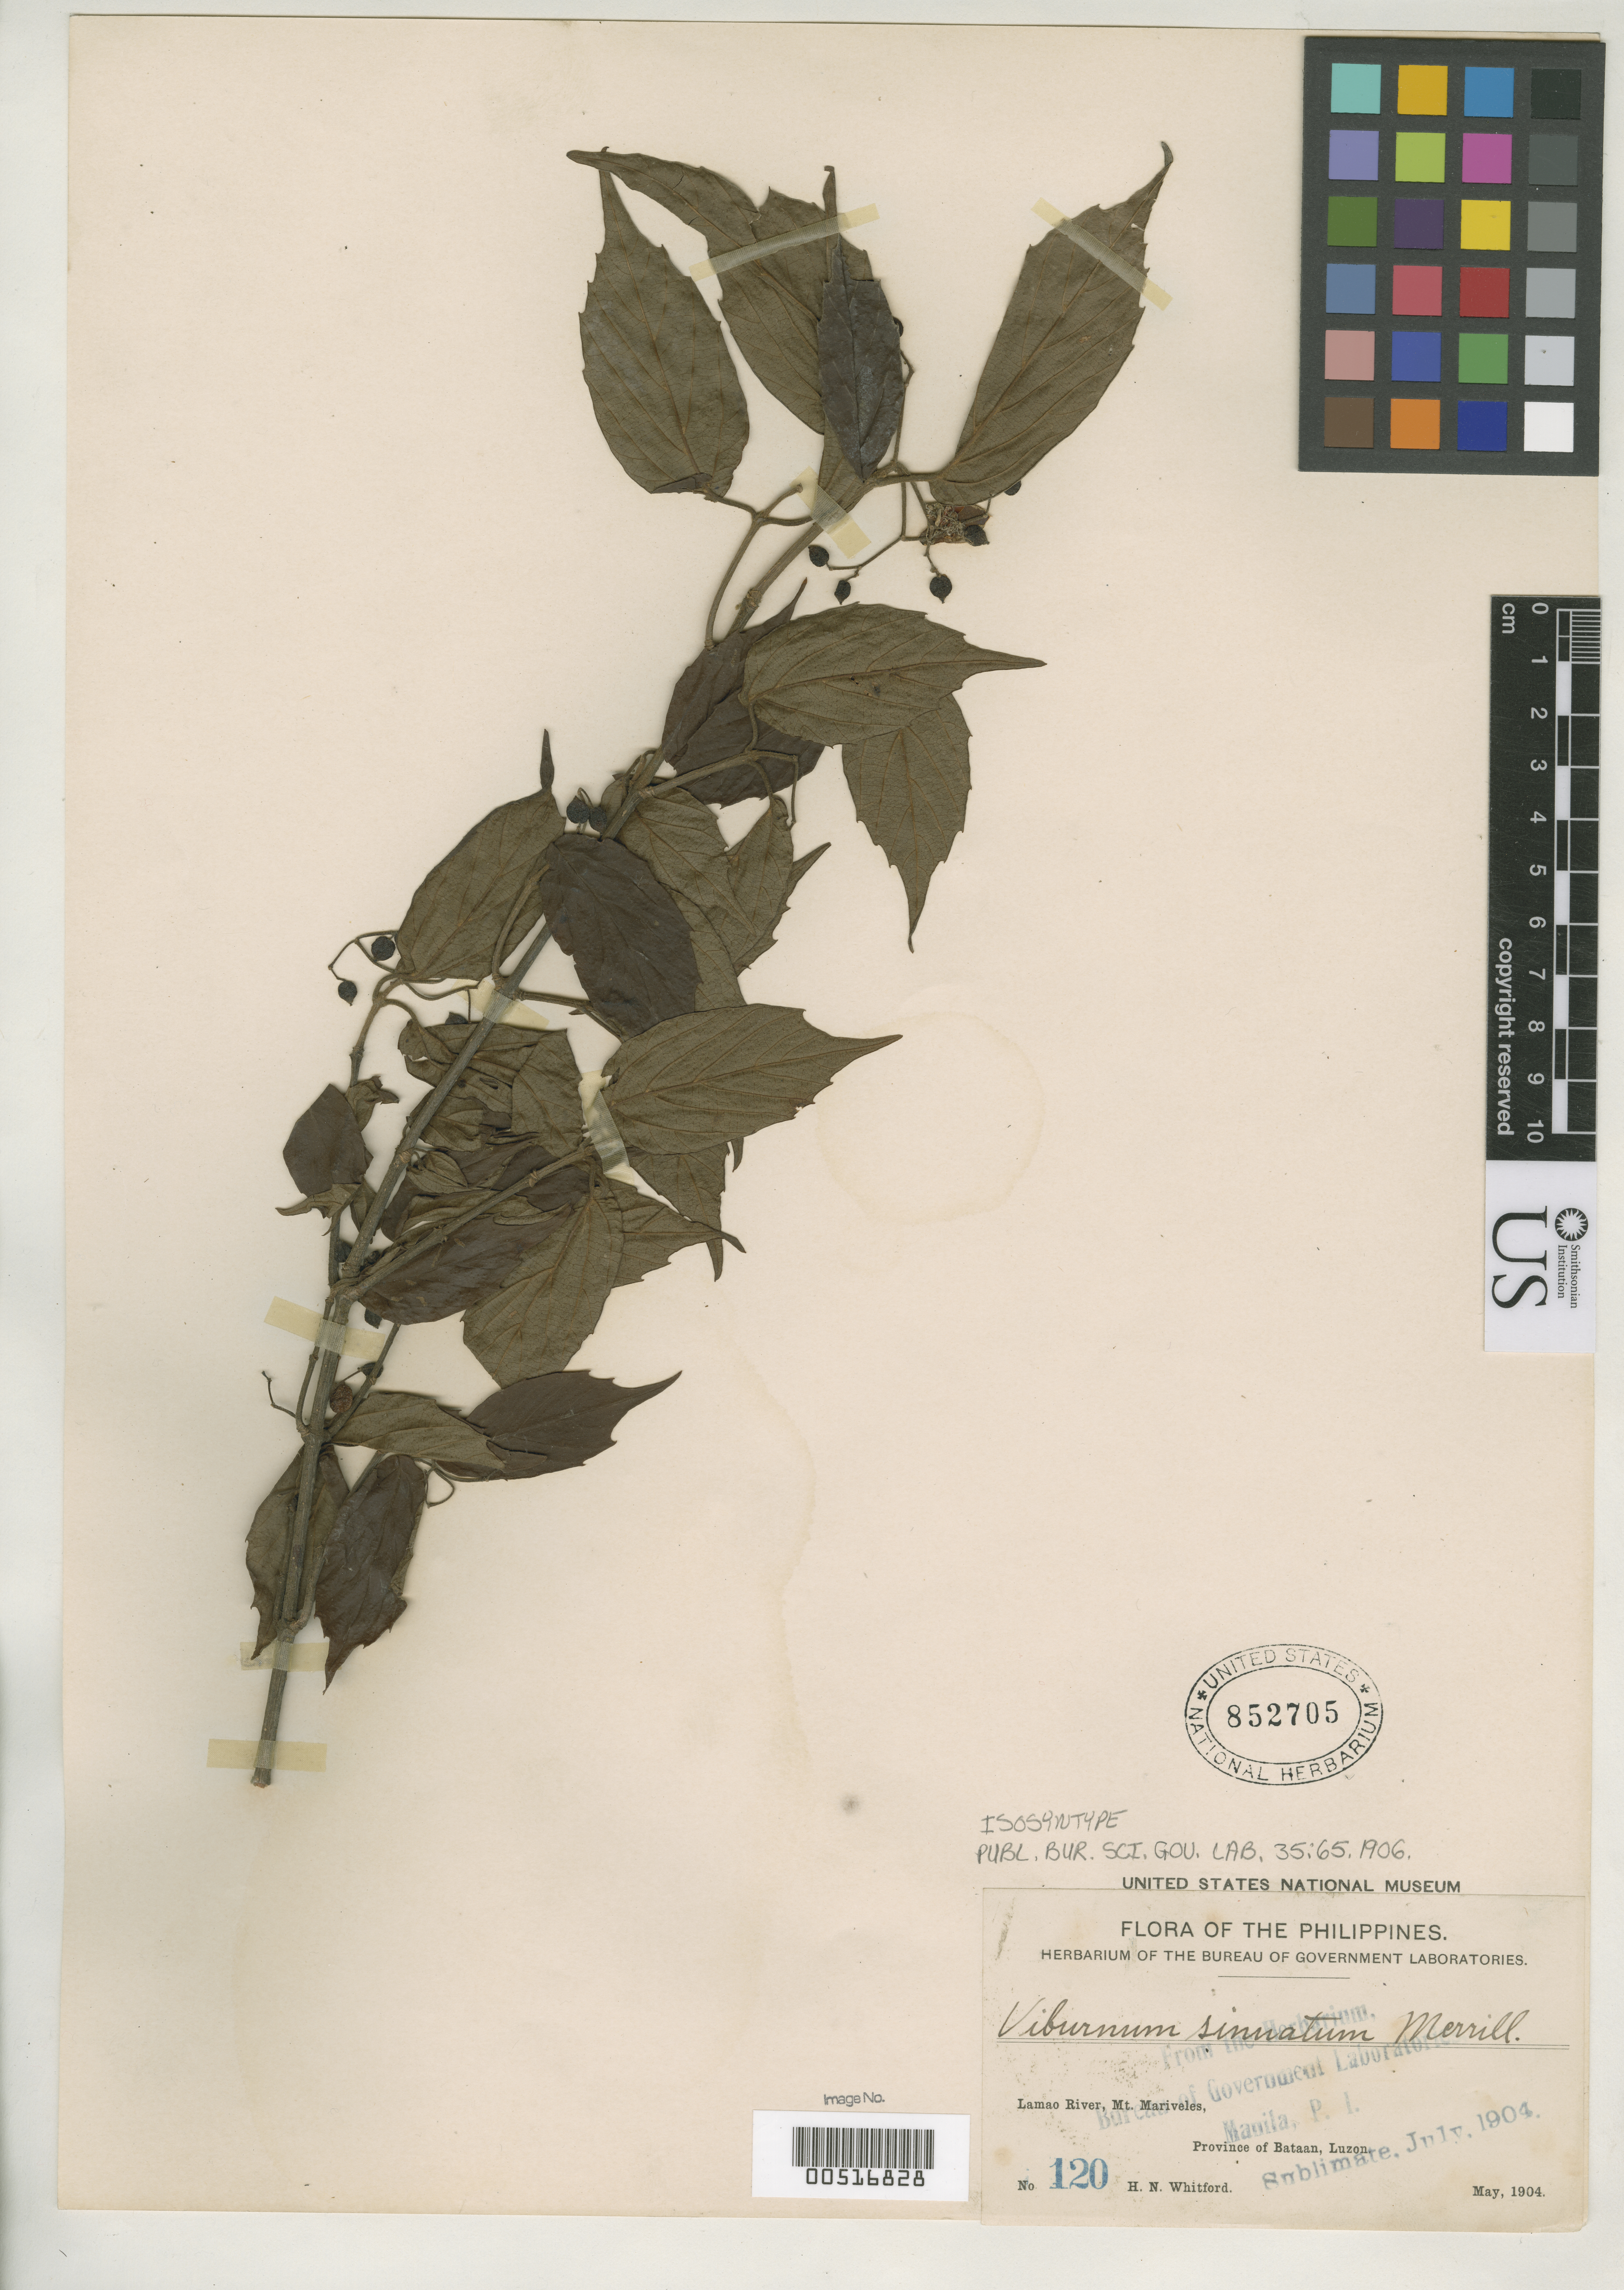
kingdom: Plantae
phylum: Tracheophyta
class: Magnoliopsida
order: Dipsacales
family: Viburnaceae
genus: Viburnum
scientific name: Viburnum sinuatum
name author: Merr.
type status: Isosyntype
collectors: H. N. Whitford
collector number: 120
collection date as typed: May 1904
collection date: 1904-05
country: Philippines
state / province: Central Luzon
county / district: Bataan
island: Luzon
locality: Lamao River, Mt Mariveles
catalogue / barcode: US 852705